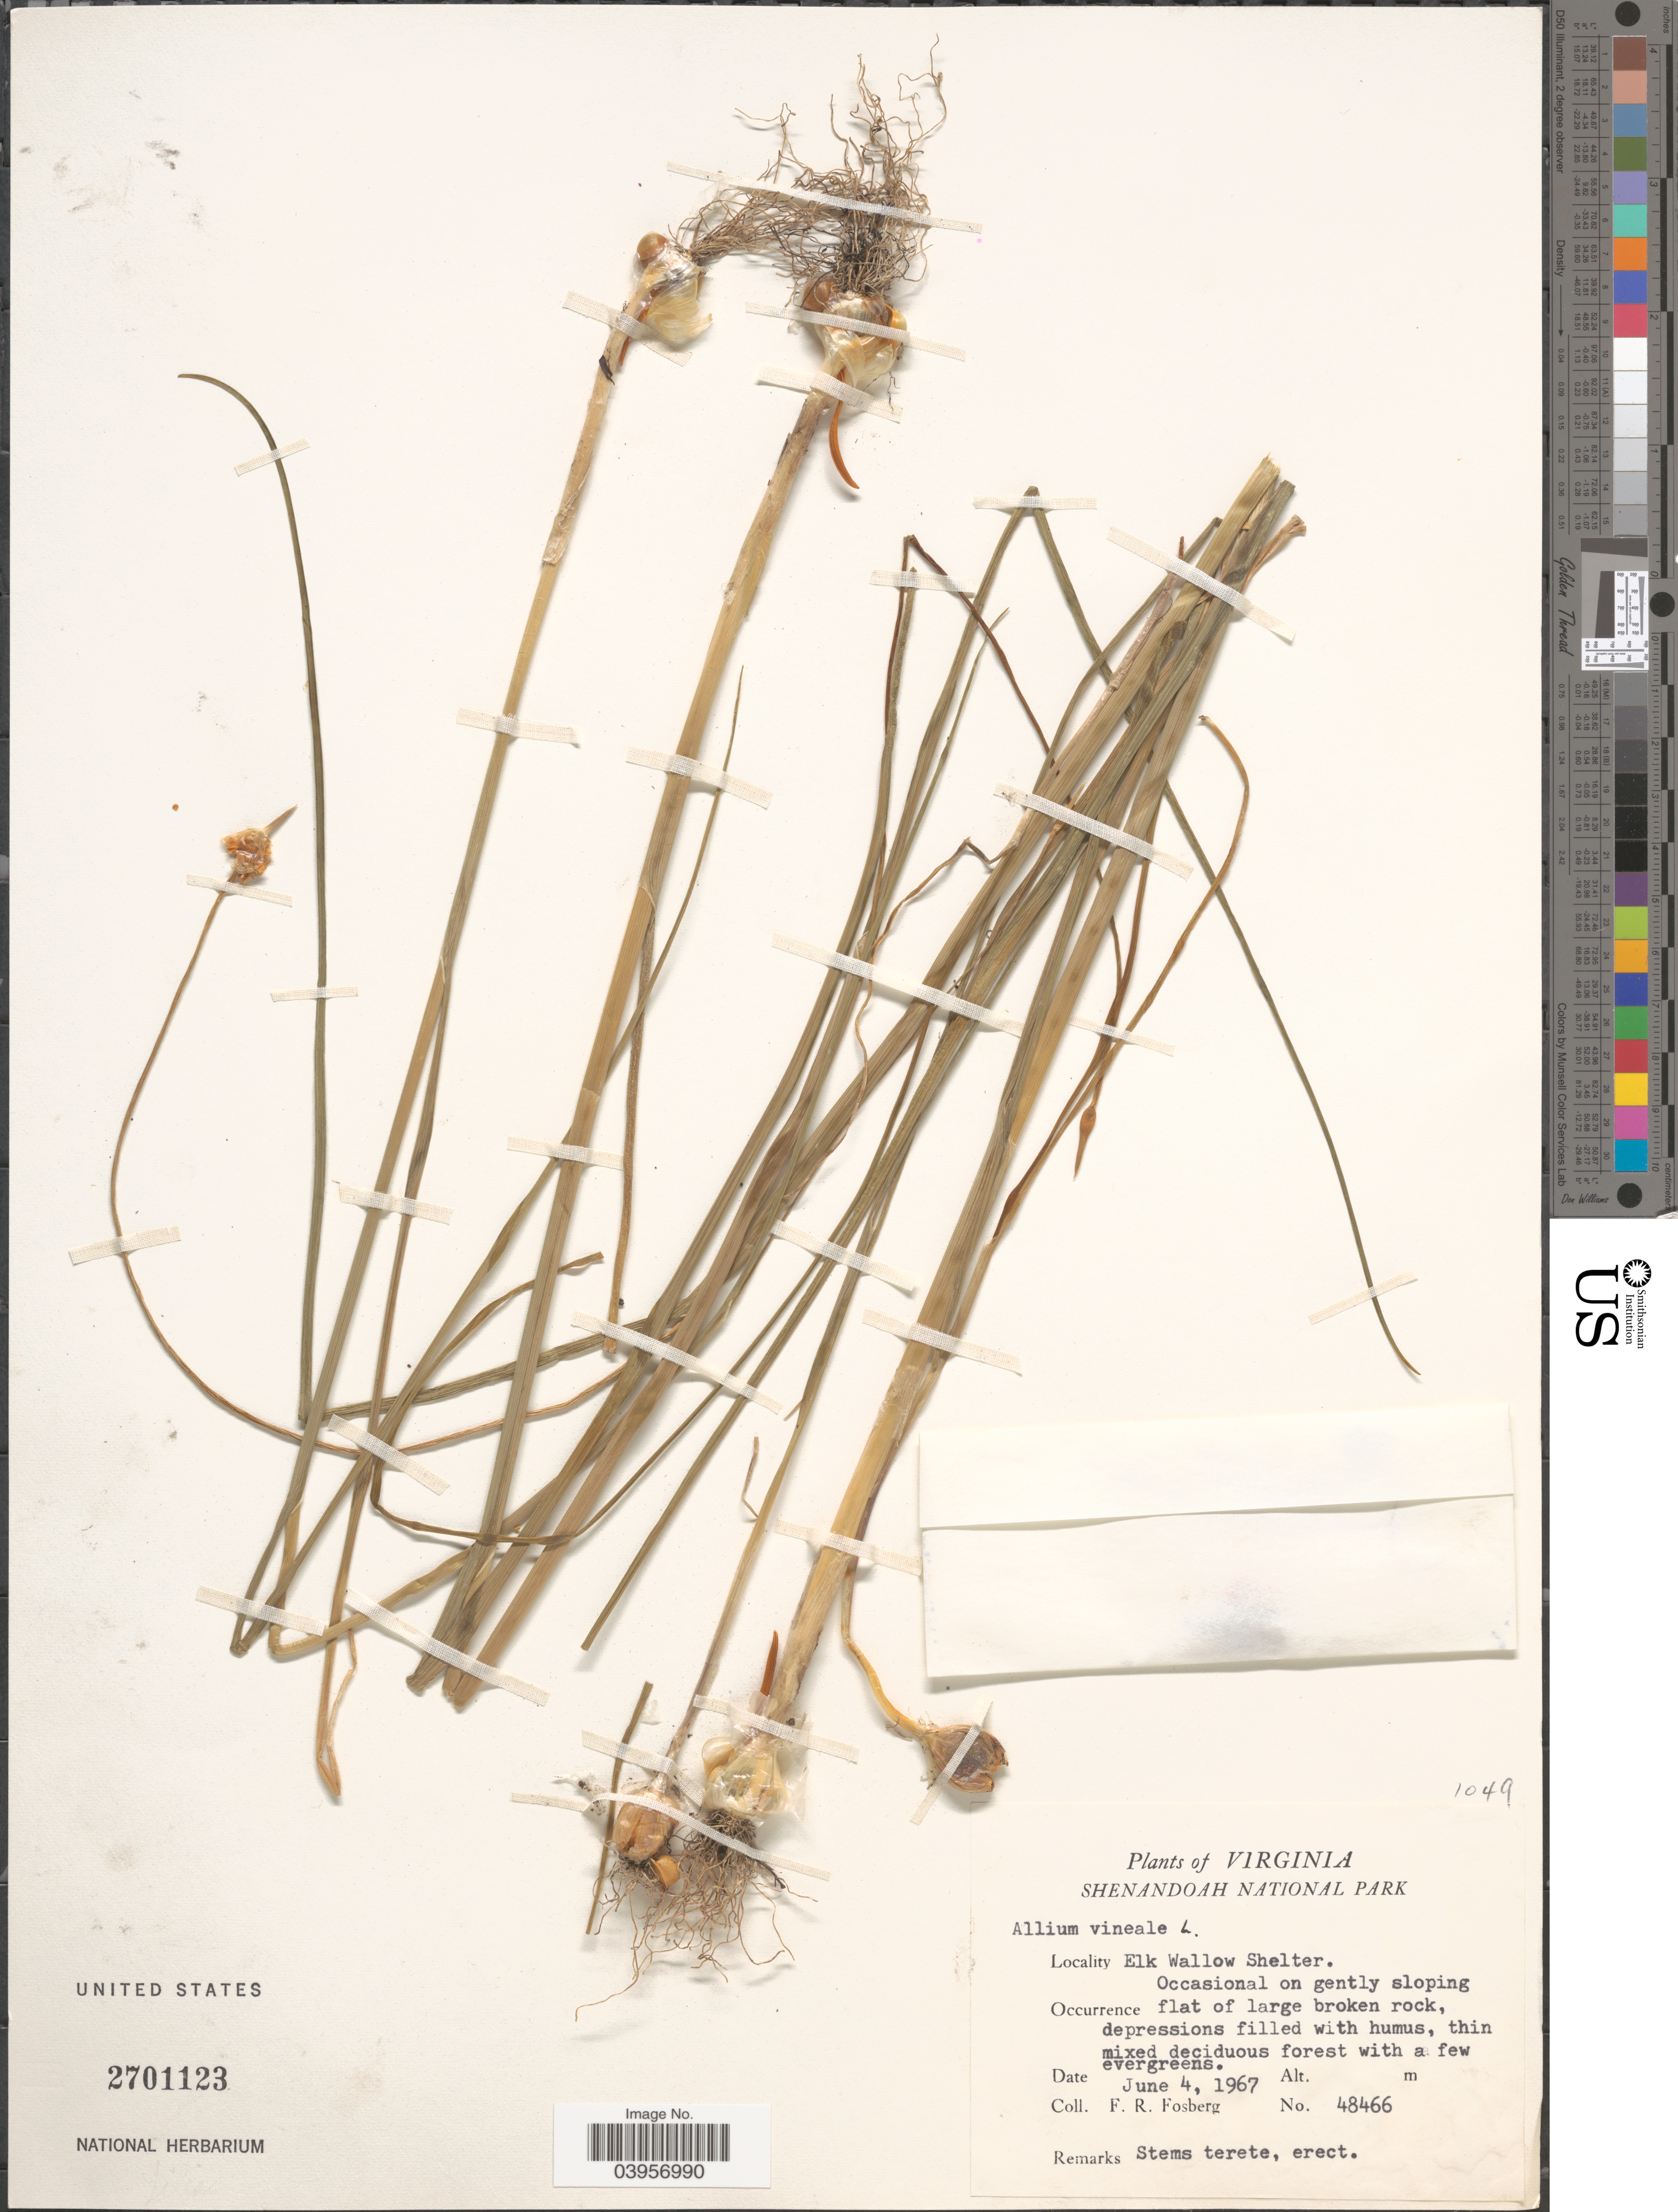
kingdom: Plantae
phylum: Tracheophyta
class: Liliopsida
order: Asparagales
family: Amaryllidaceae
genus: Allium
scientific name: Allium vineale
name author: L.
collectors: F. R. Fosberg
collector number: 48466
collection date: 1967-06-04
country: United States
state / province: Virginia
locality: Shenandoah National Park. Elk Wallow Shelter.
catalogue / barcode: US 2701123